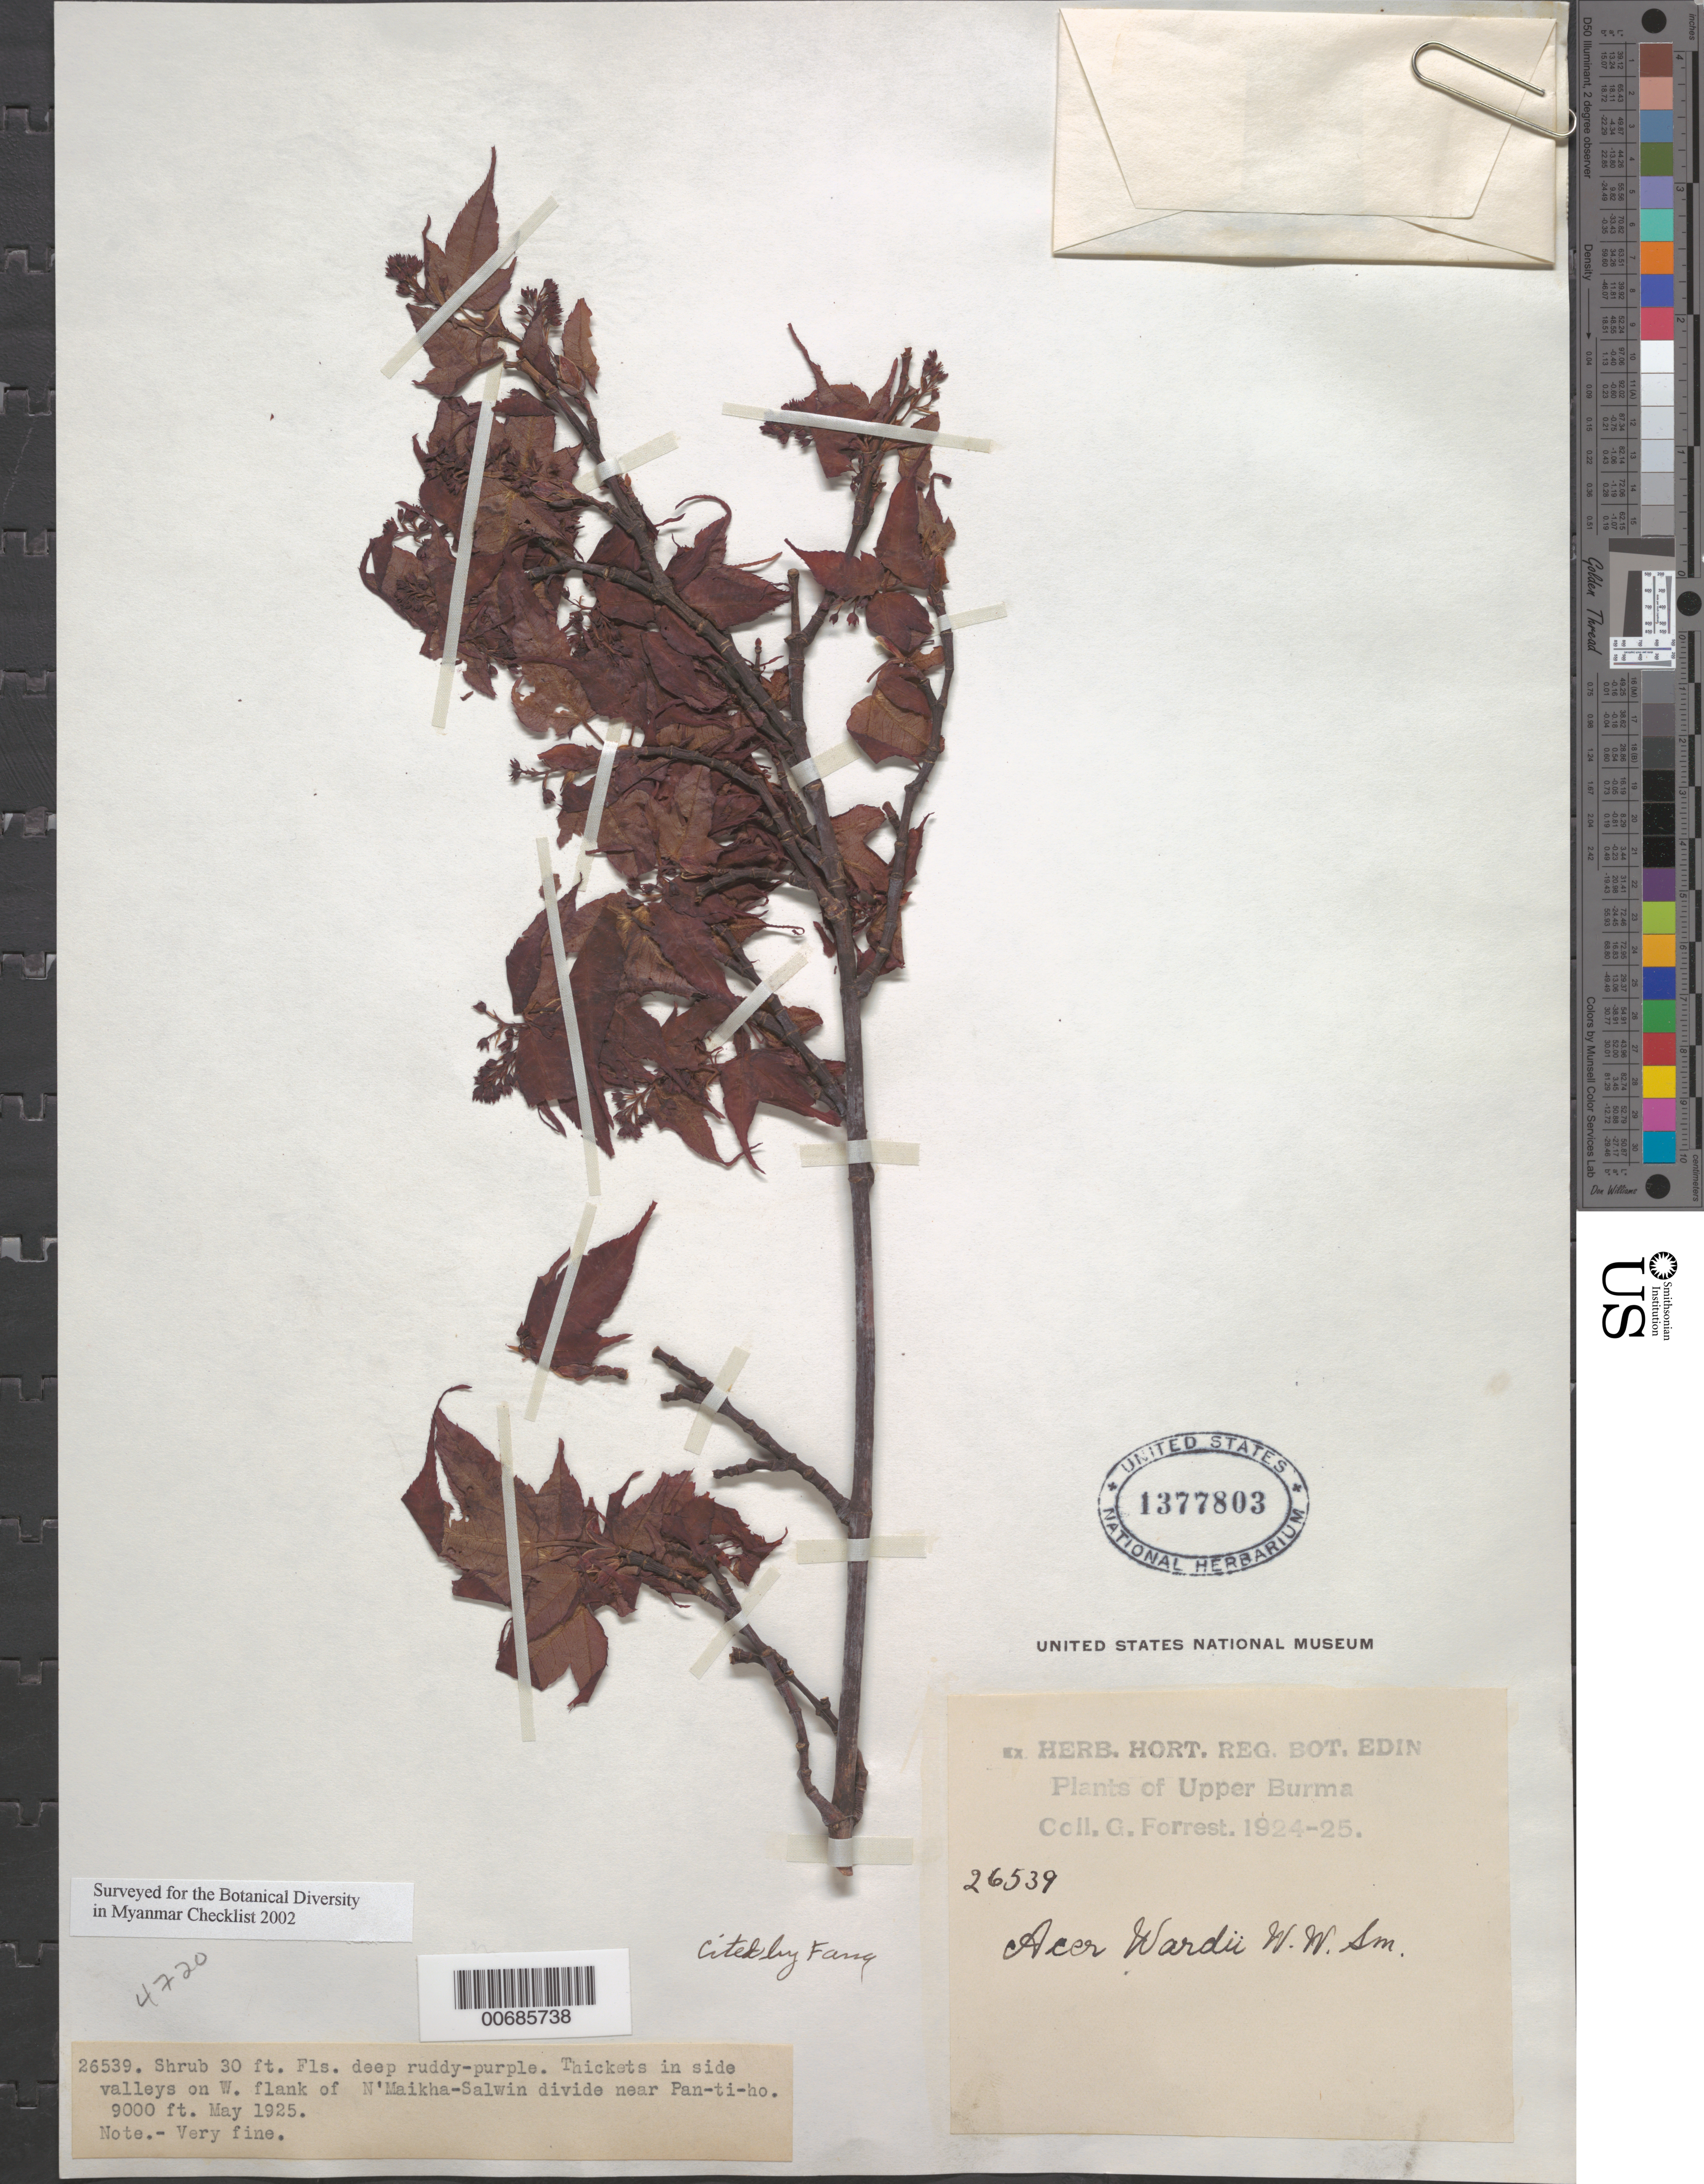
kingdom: Plantae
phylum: Tracheophyta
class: Magnoliopsida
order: Sapindales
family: Sapindaceae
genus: Acer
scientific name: Acer wardii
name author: W.W. Sm.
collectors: G. Forrest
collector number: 26539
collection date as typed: May 1925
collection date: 1925-05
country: Myanmar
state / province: Kachin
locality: N'Maikha-Salwin divide, near Pan-ti-ho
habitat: Thickets in side valleys, W flank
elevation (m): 2743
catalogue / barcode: US 1377803